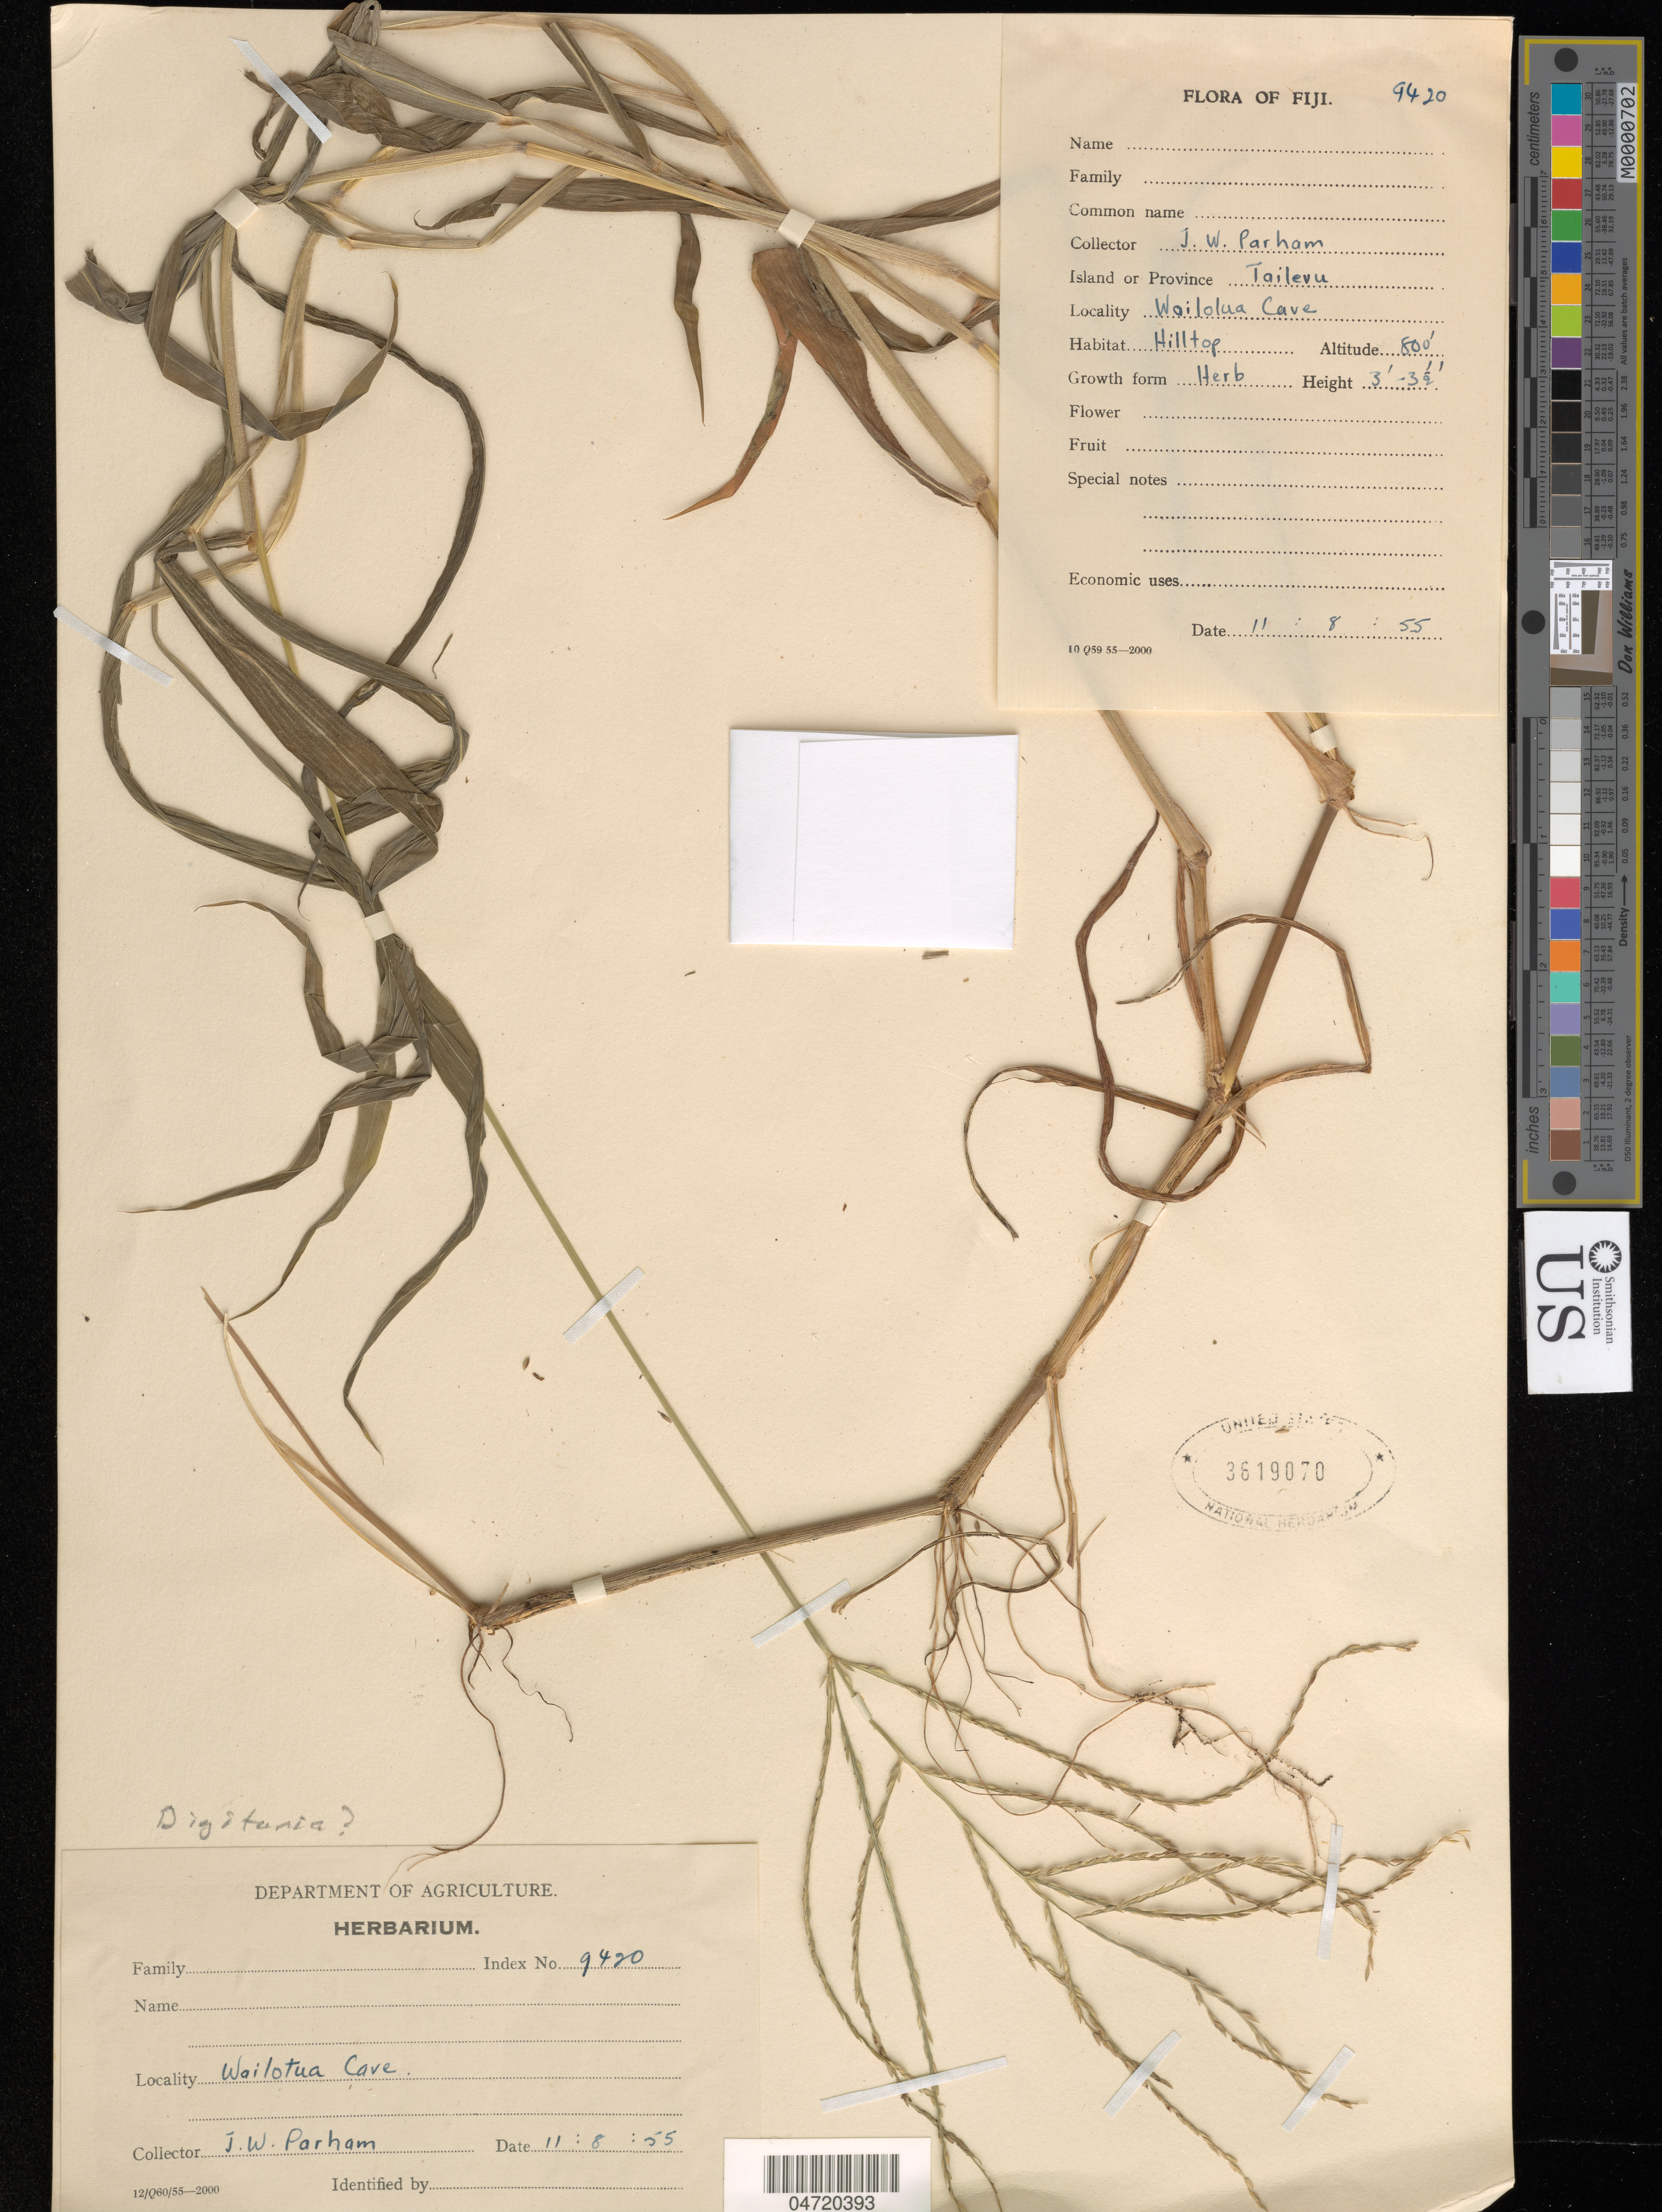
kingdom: Plantae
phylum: Tracheophyta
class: Liliopsida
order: Poales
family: Poaceae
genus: Digitaria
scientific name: Digitaria sp.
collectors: J. Parham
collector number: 9420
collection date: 1955-08-11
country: Fiji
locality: Island or Province Tailevu. Wailolua Cave.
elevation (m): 244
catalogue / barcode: US 3619070